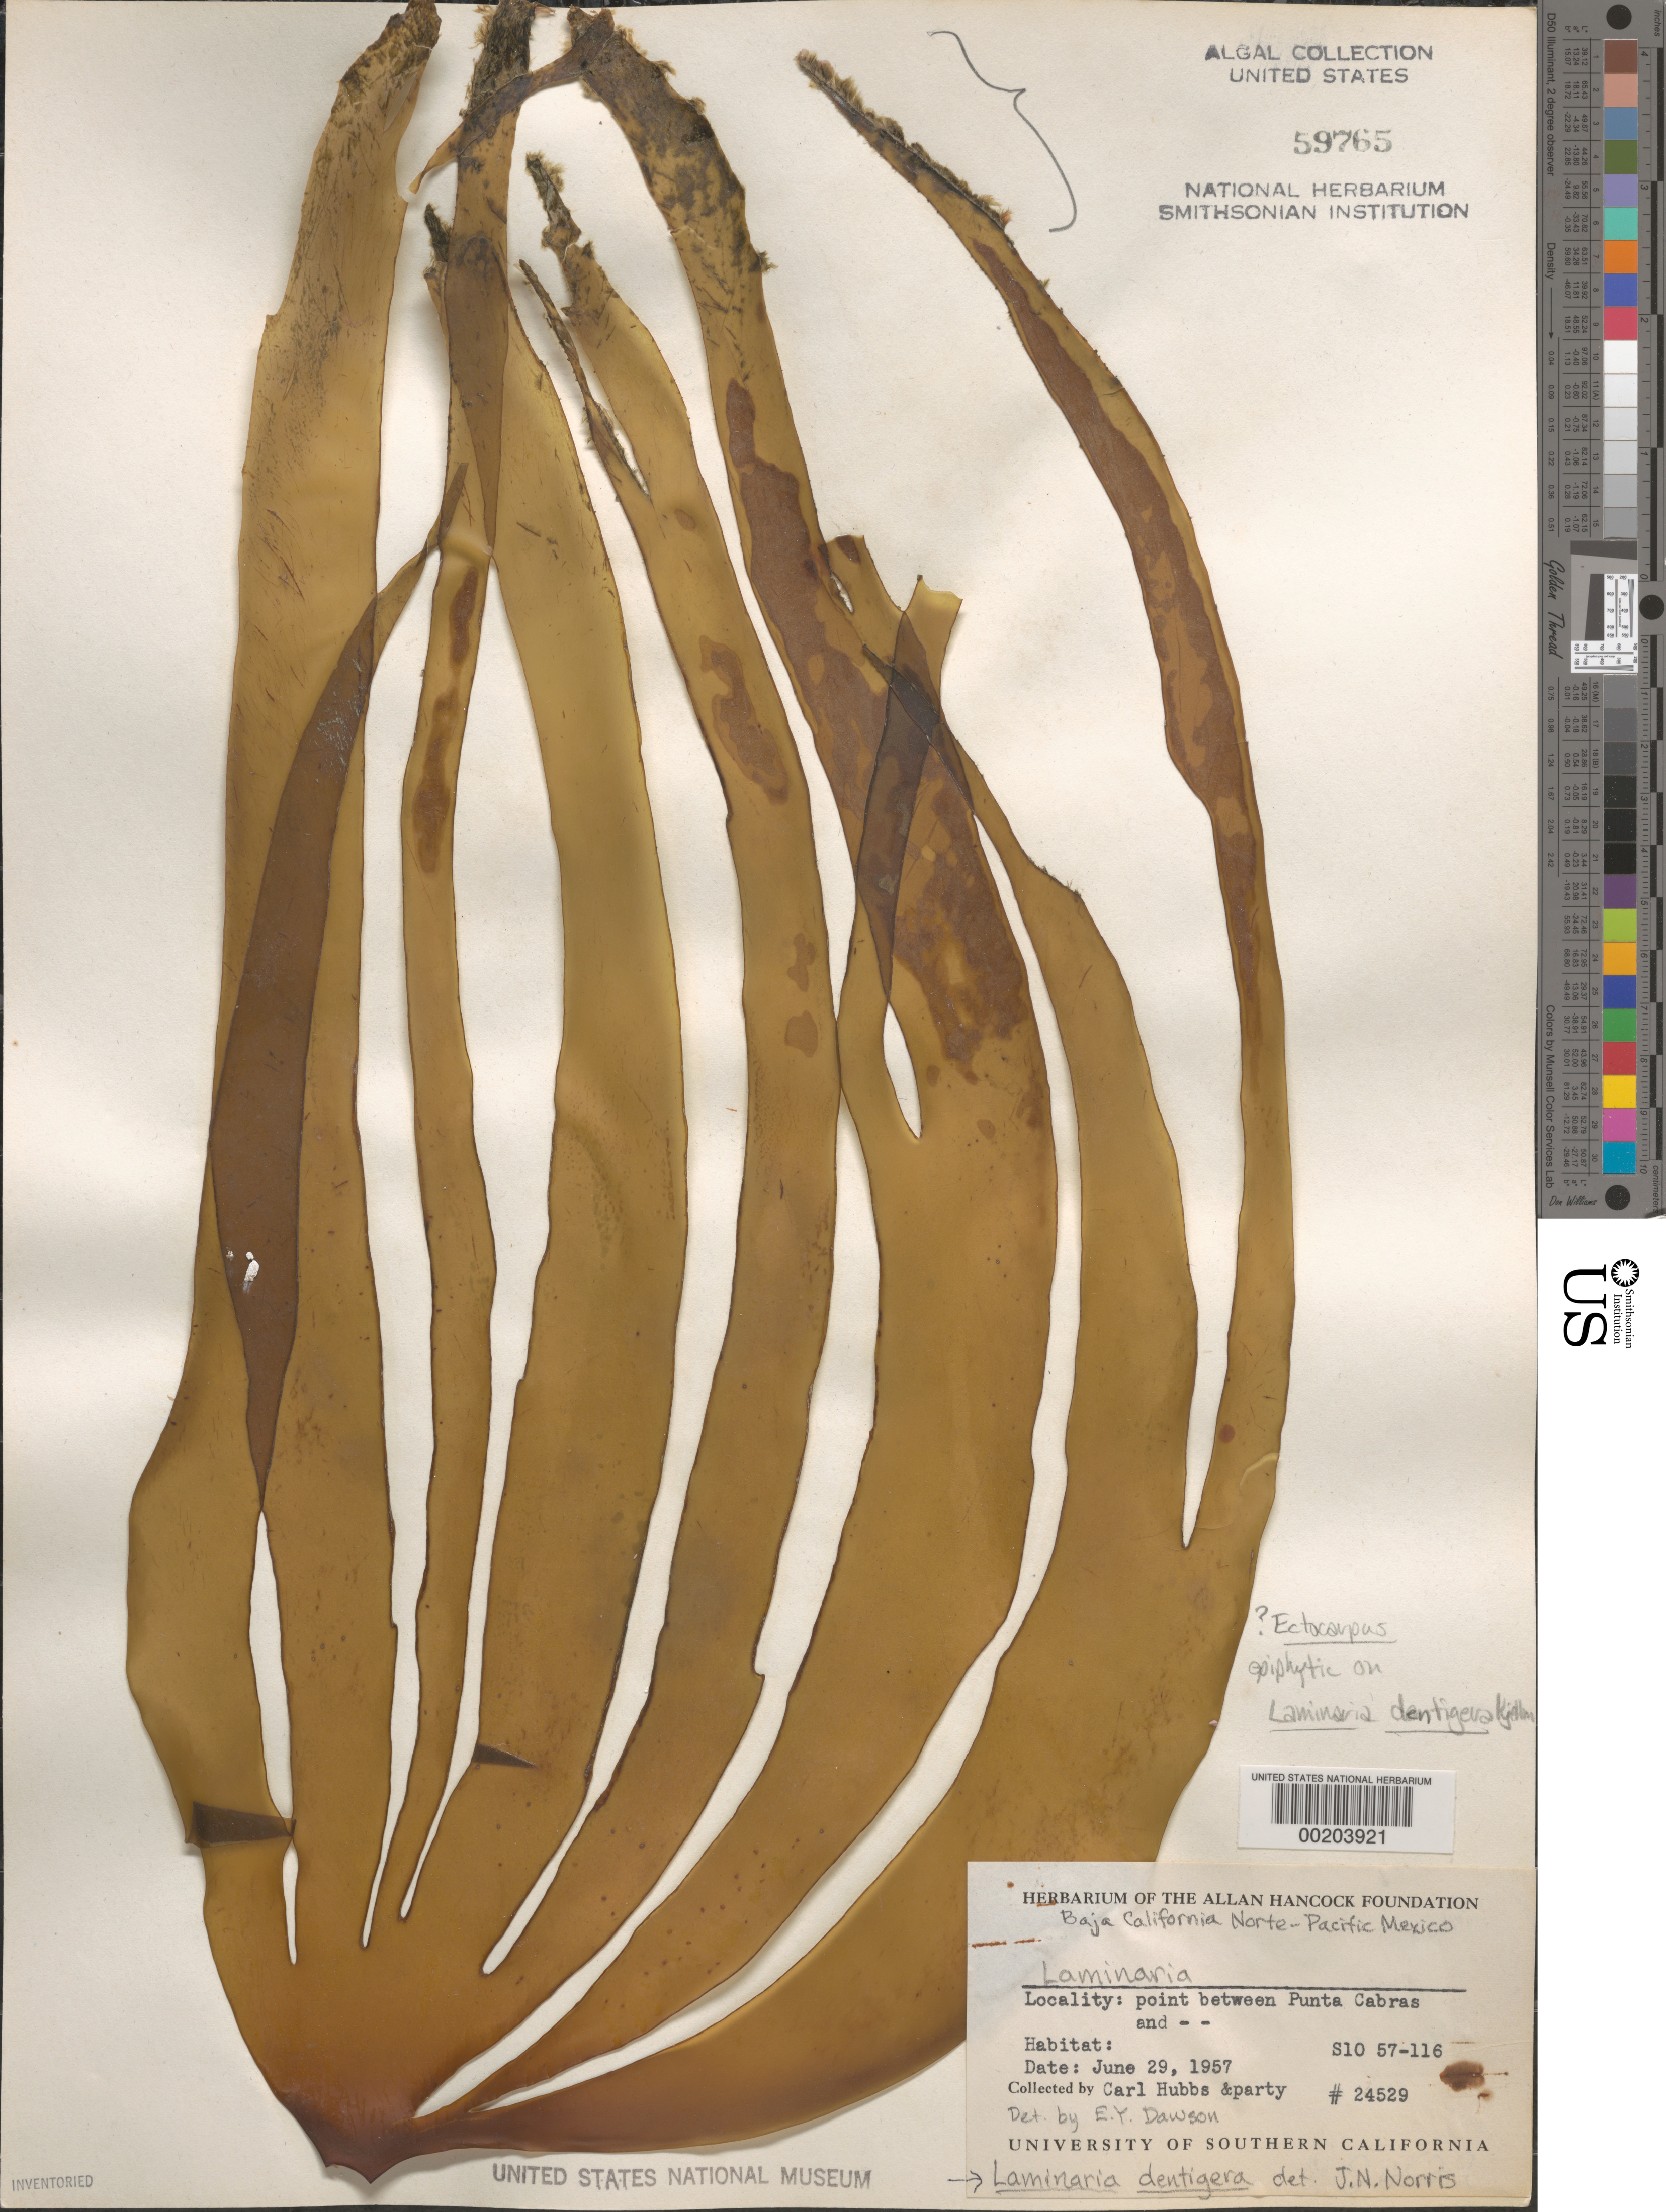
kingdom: Chromista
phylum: Ochrophyta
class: Phaeophyceae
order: Laminariales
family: Laminariaceae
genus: Laminaria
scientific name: Laminaria dentigera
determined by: Norris, James N.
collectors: C. Hubbs & et al.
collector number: EYD 24529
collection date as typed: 29 Jun 1957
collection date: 1957-06-29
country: Mexico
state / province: Baja California Norte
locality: Near Punta Cabras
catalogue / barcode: US 59765